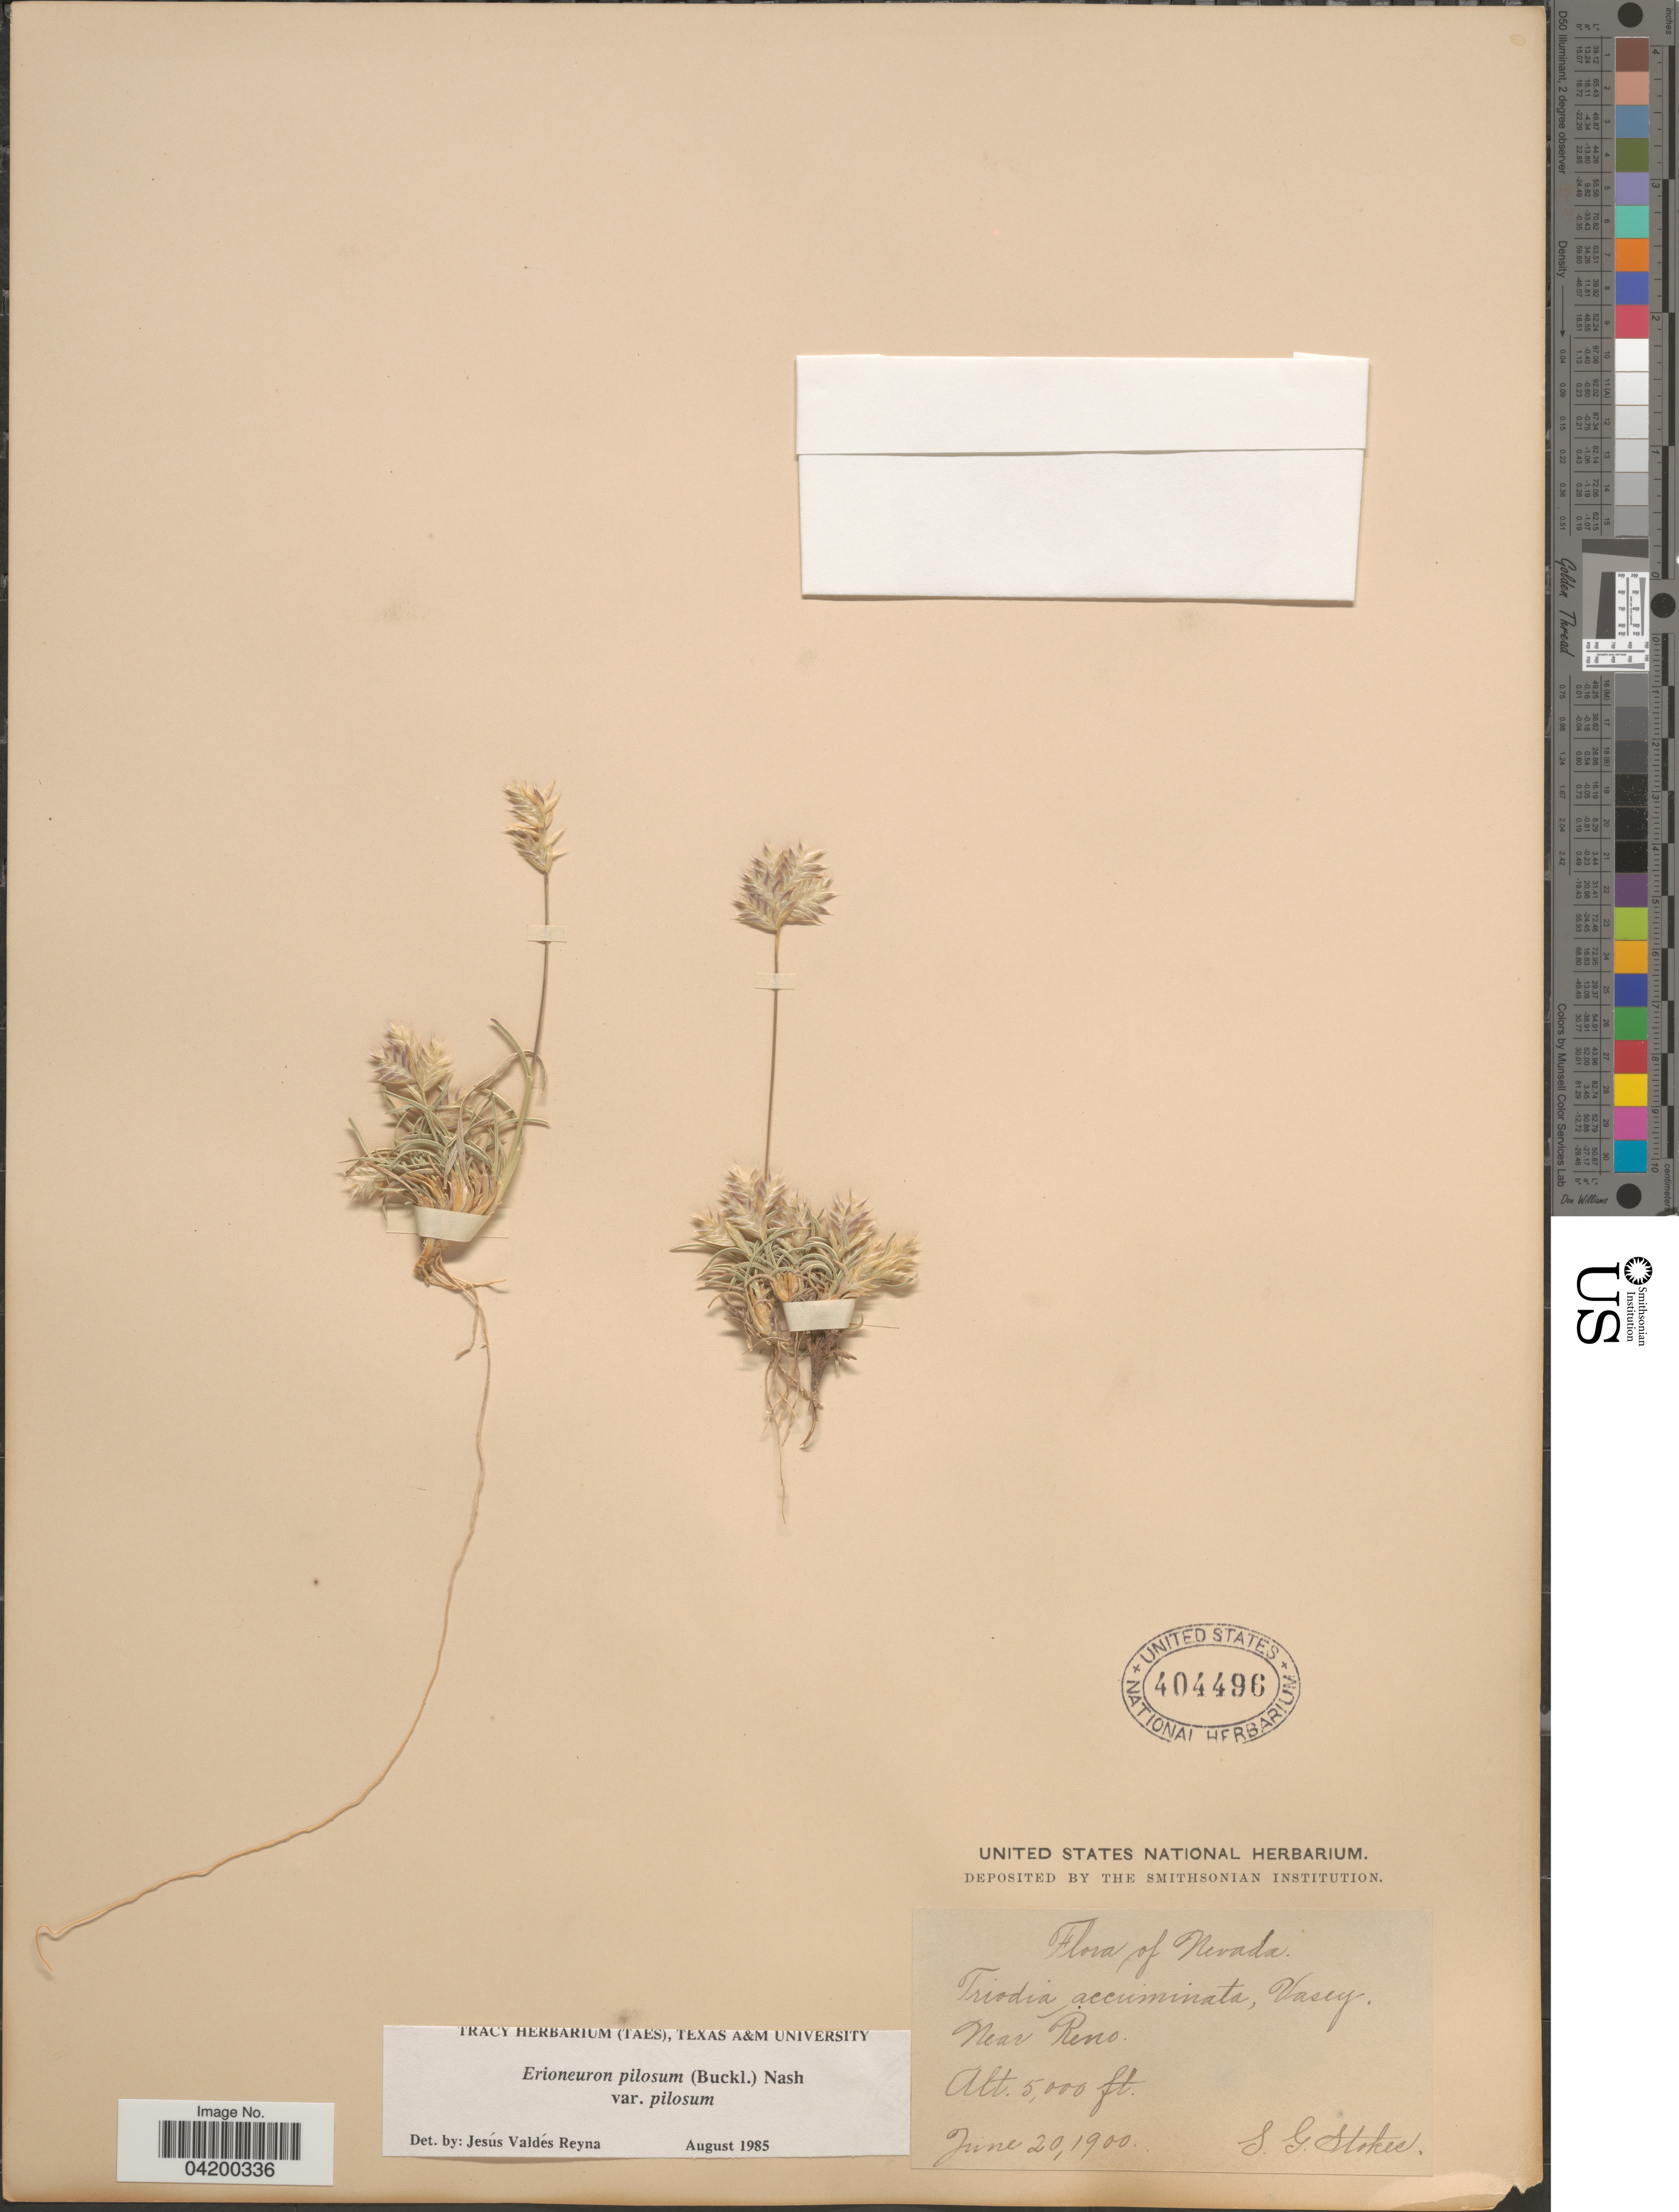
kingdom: Plantae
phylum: Tracheophyta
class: Liliopsida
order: Poales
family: Poaceae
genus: Erioneuron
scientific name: Erioneuron pilosum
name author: (Buckley) Nash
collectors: S. G. Stokes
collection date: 1900-06-20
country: United States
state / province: Nevada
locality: Near Reno.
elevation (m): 1524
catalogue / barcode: US 404496